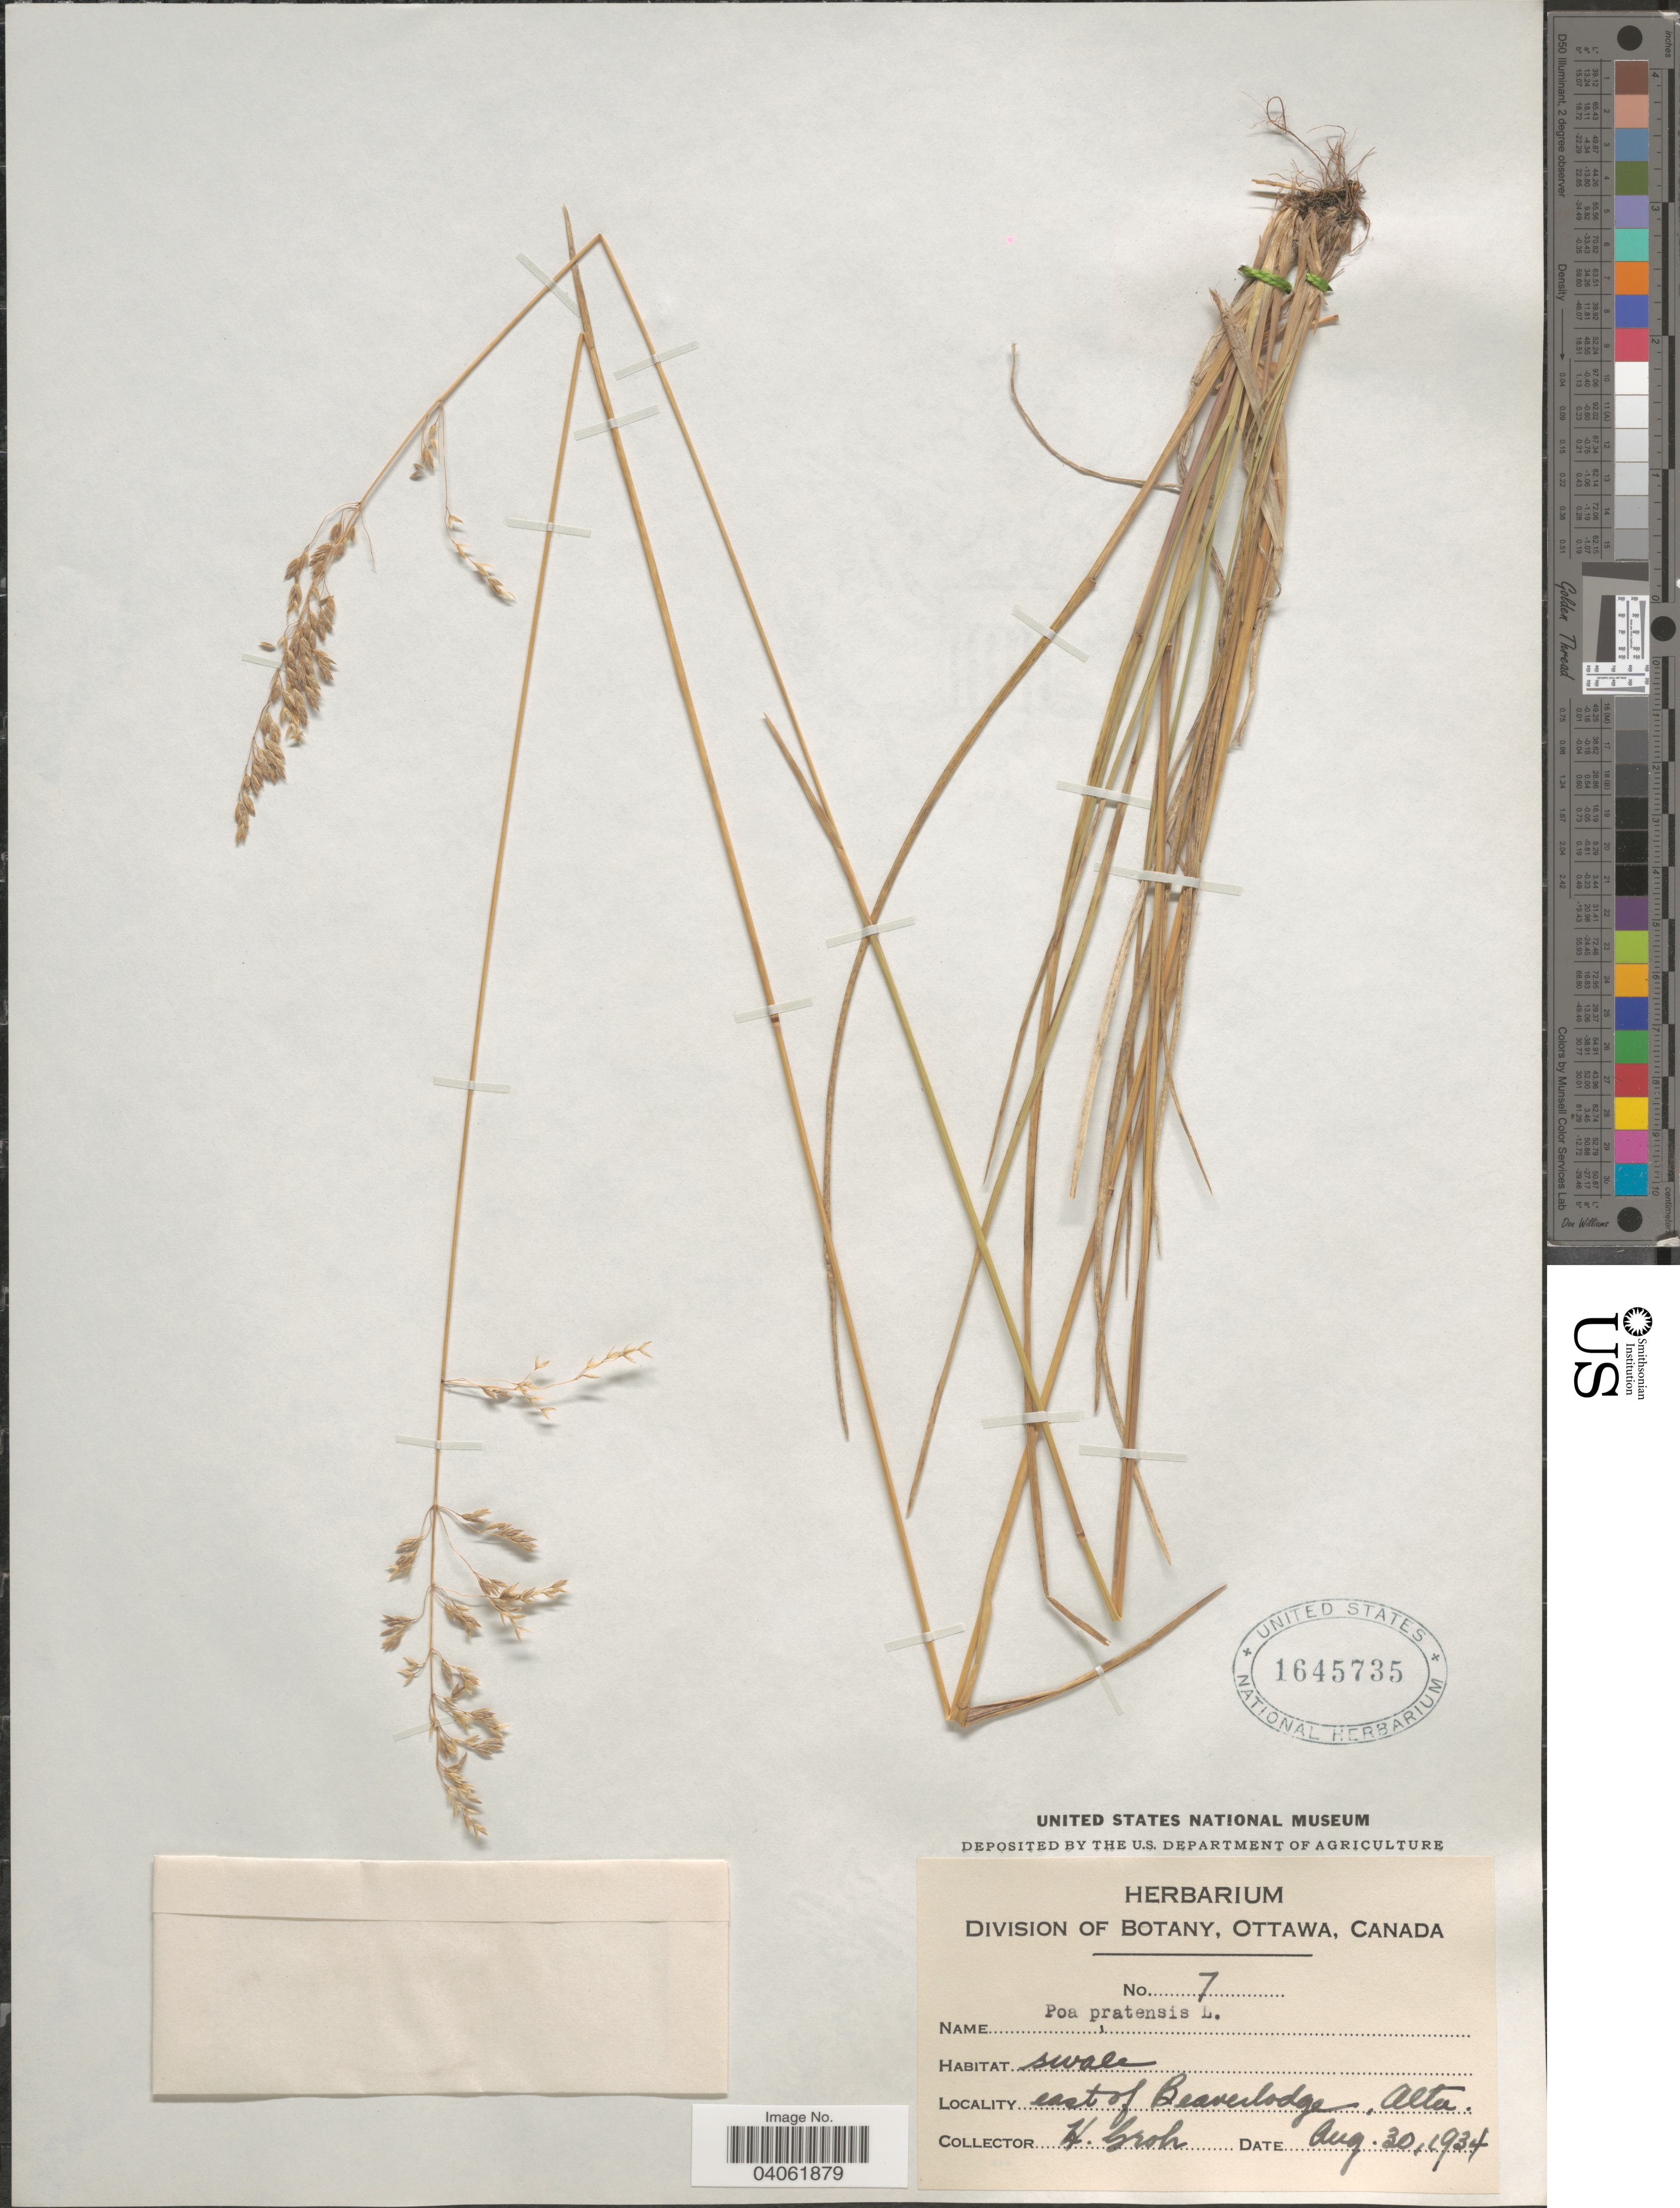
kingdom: Plantae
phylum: Tracheophyta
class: Liliopsida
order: Poales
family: Poaceae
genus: Poa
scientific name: Poa pratensis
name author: L.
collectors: H. Groh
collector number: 7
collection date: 1934-08-30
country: Canada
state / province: Alberta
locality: East of Beaverlodge, Alta.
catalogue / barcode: US 1645735